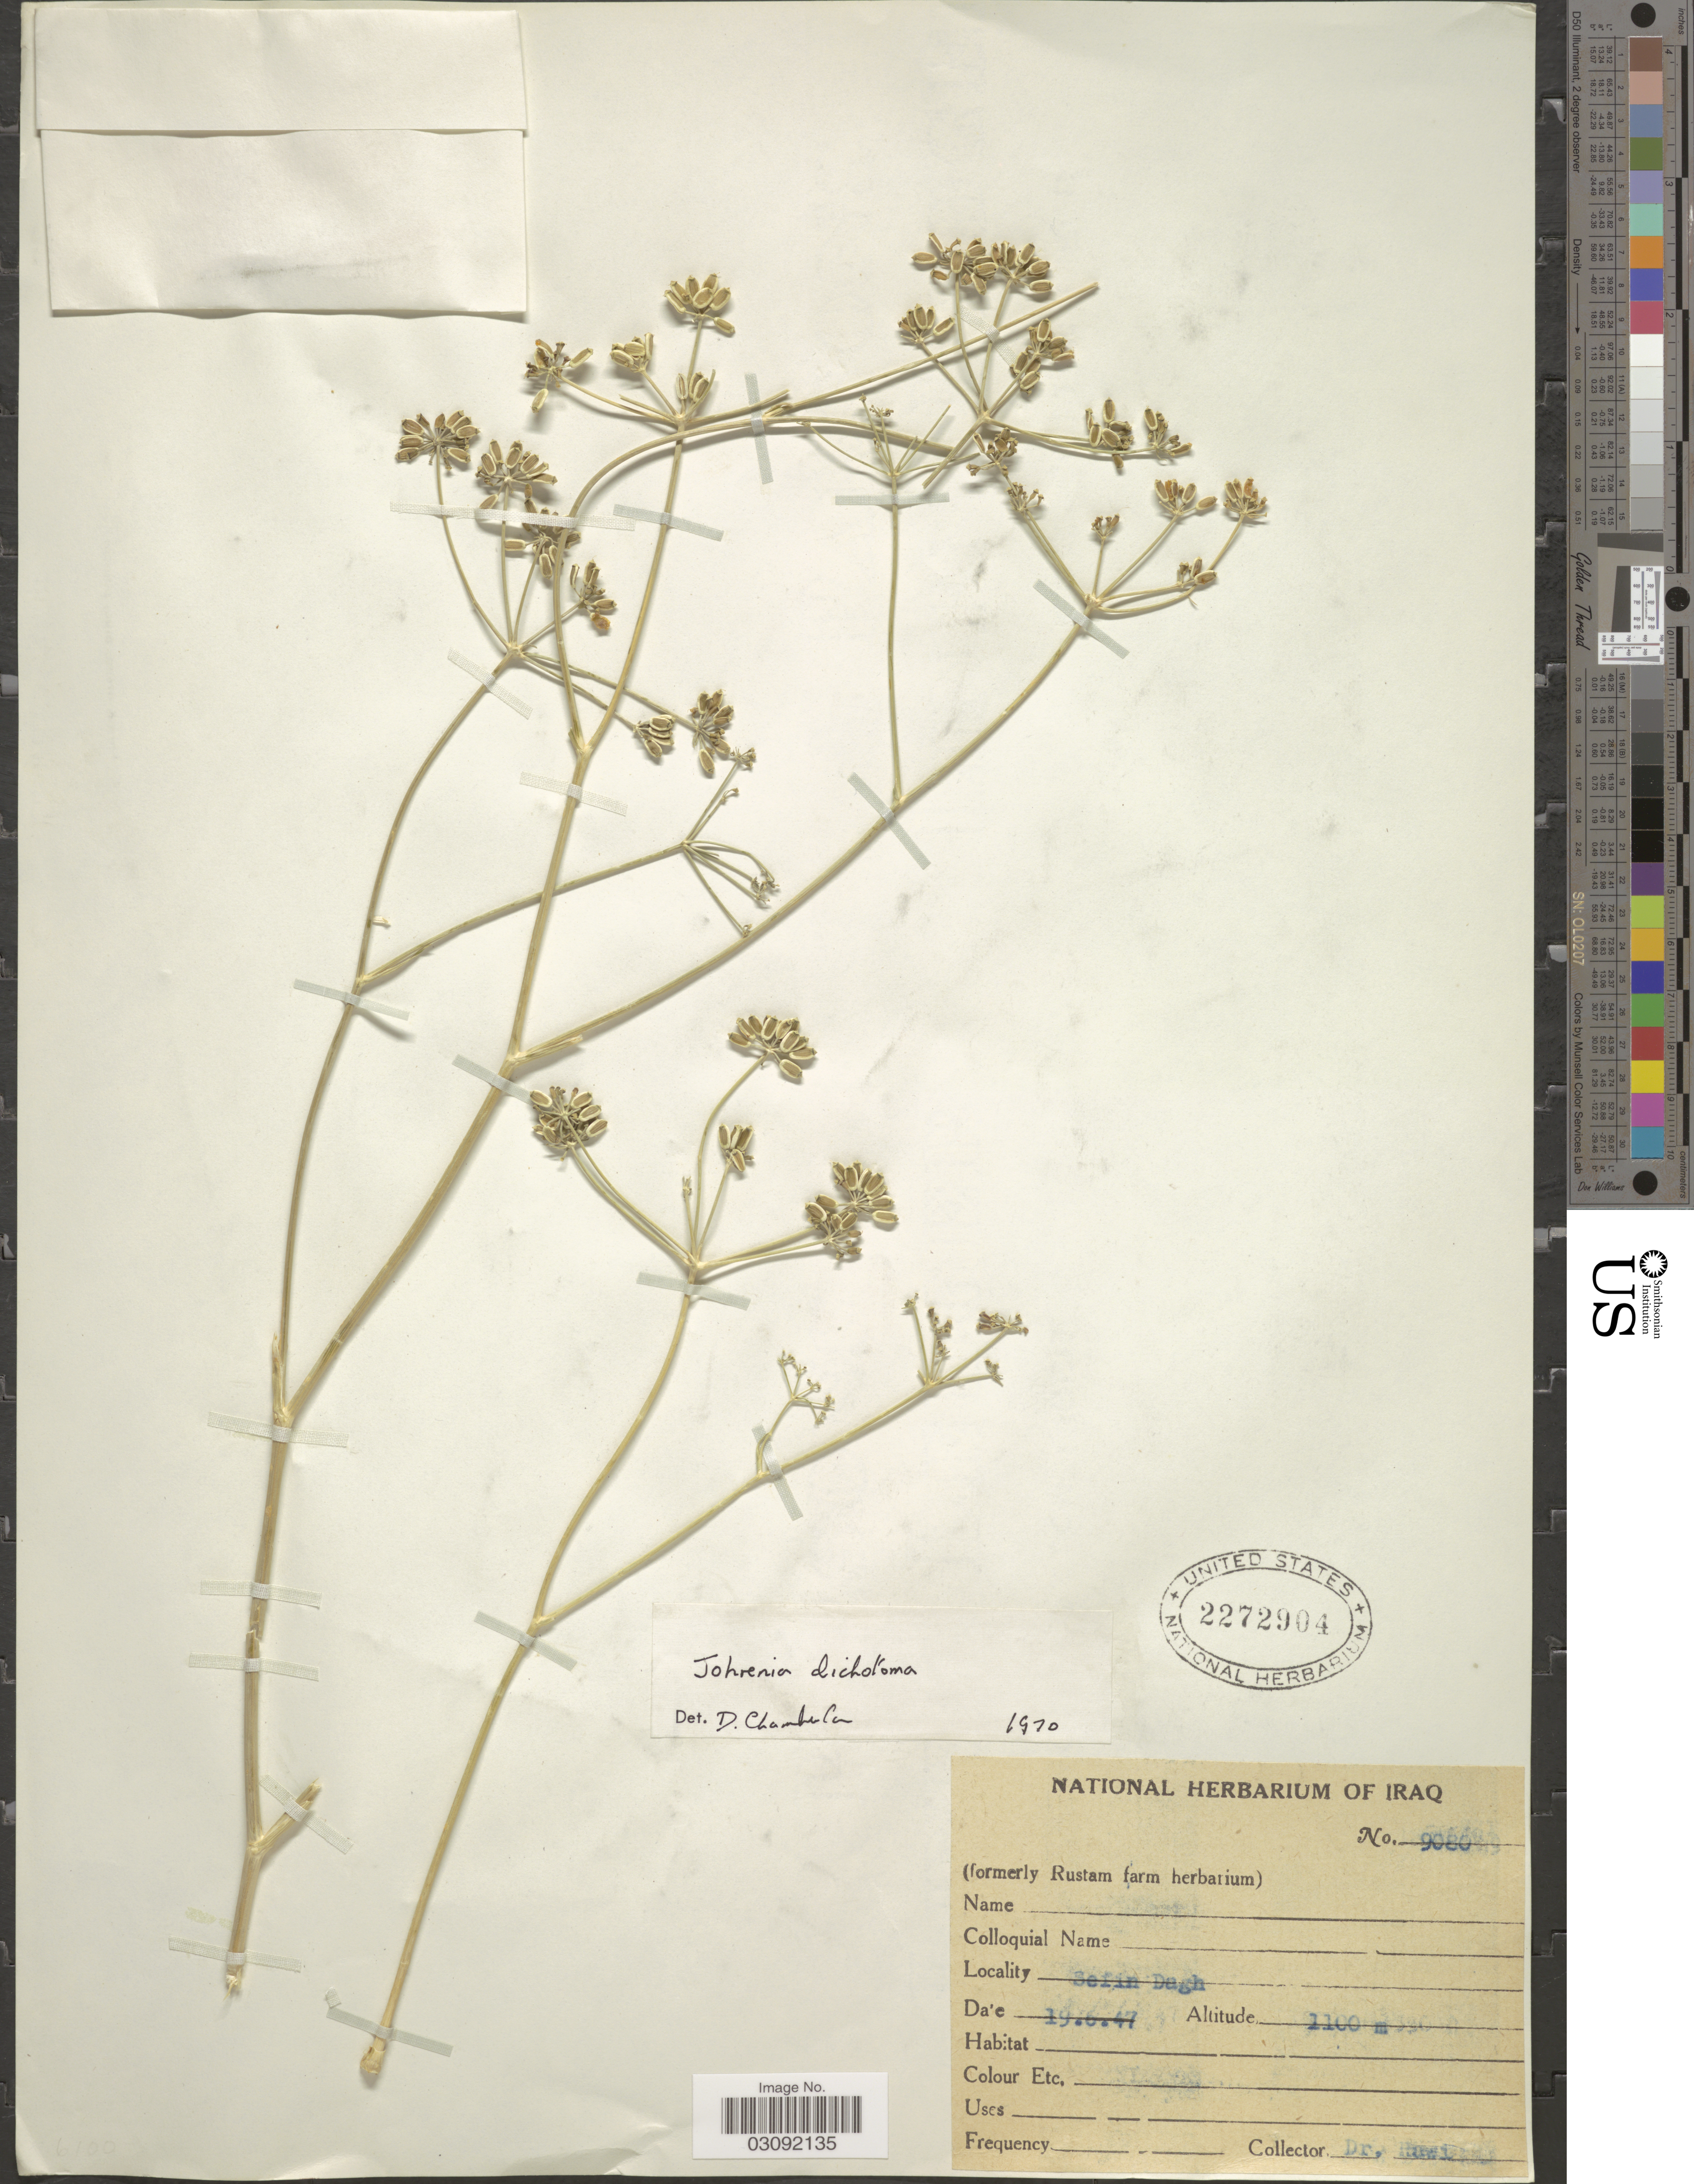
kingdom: Plantae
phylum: Tracheophyta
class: Magnoliopsida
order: Apiales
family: Apiaceae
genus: Johrenia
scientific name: Johrenia dichotoma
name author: DC.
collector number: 9080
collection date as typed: Transcribed d/m/y: 19/6/47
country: Iraq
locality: Sefin Dagh.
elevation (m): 1100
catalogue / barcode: US 2272904